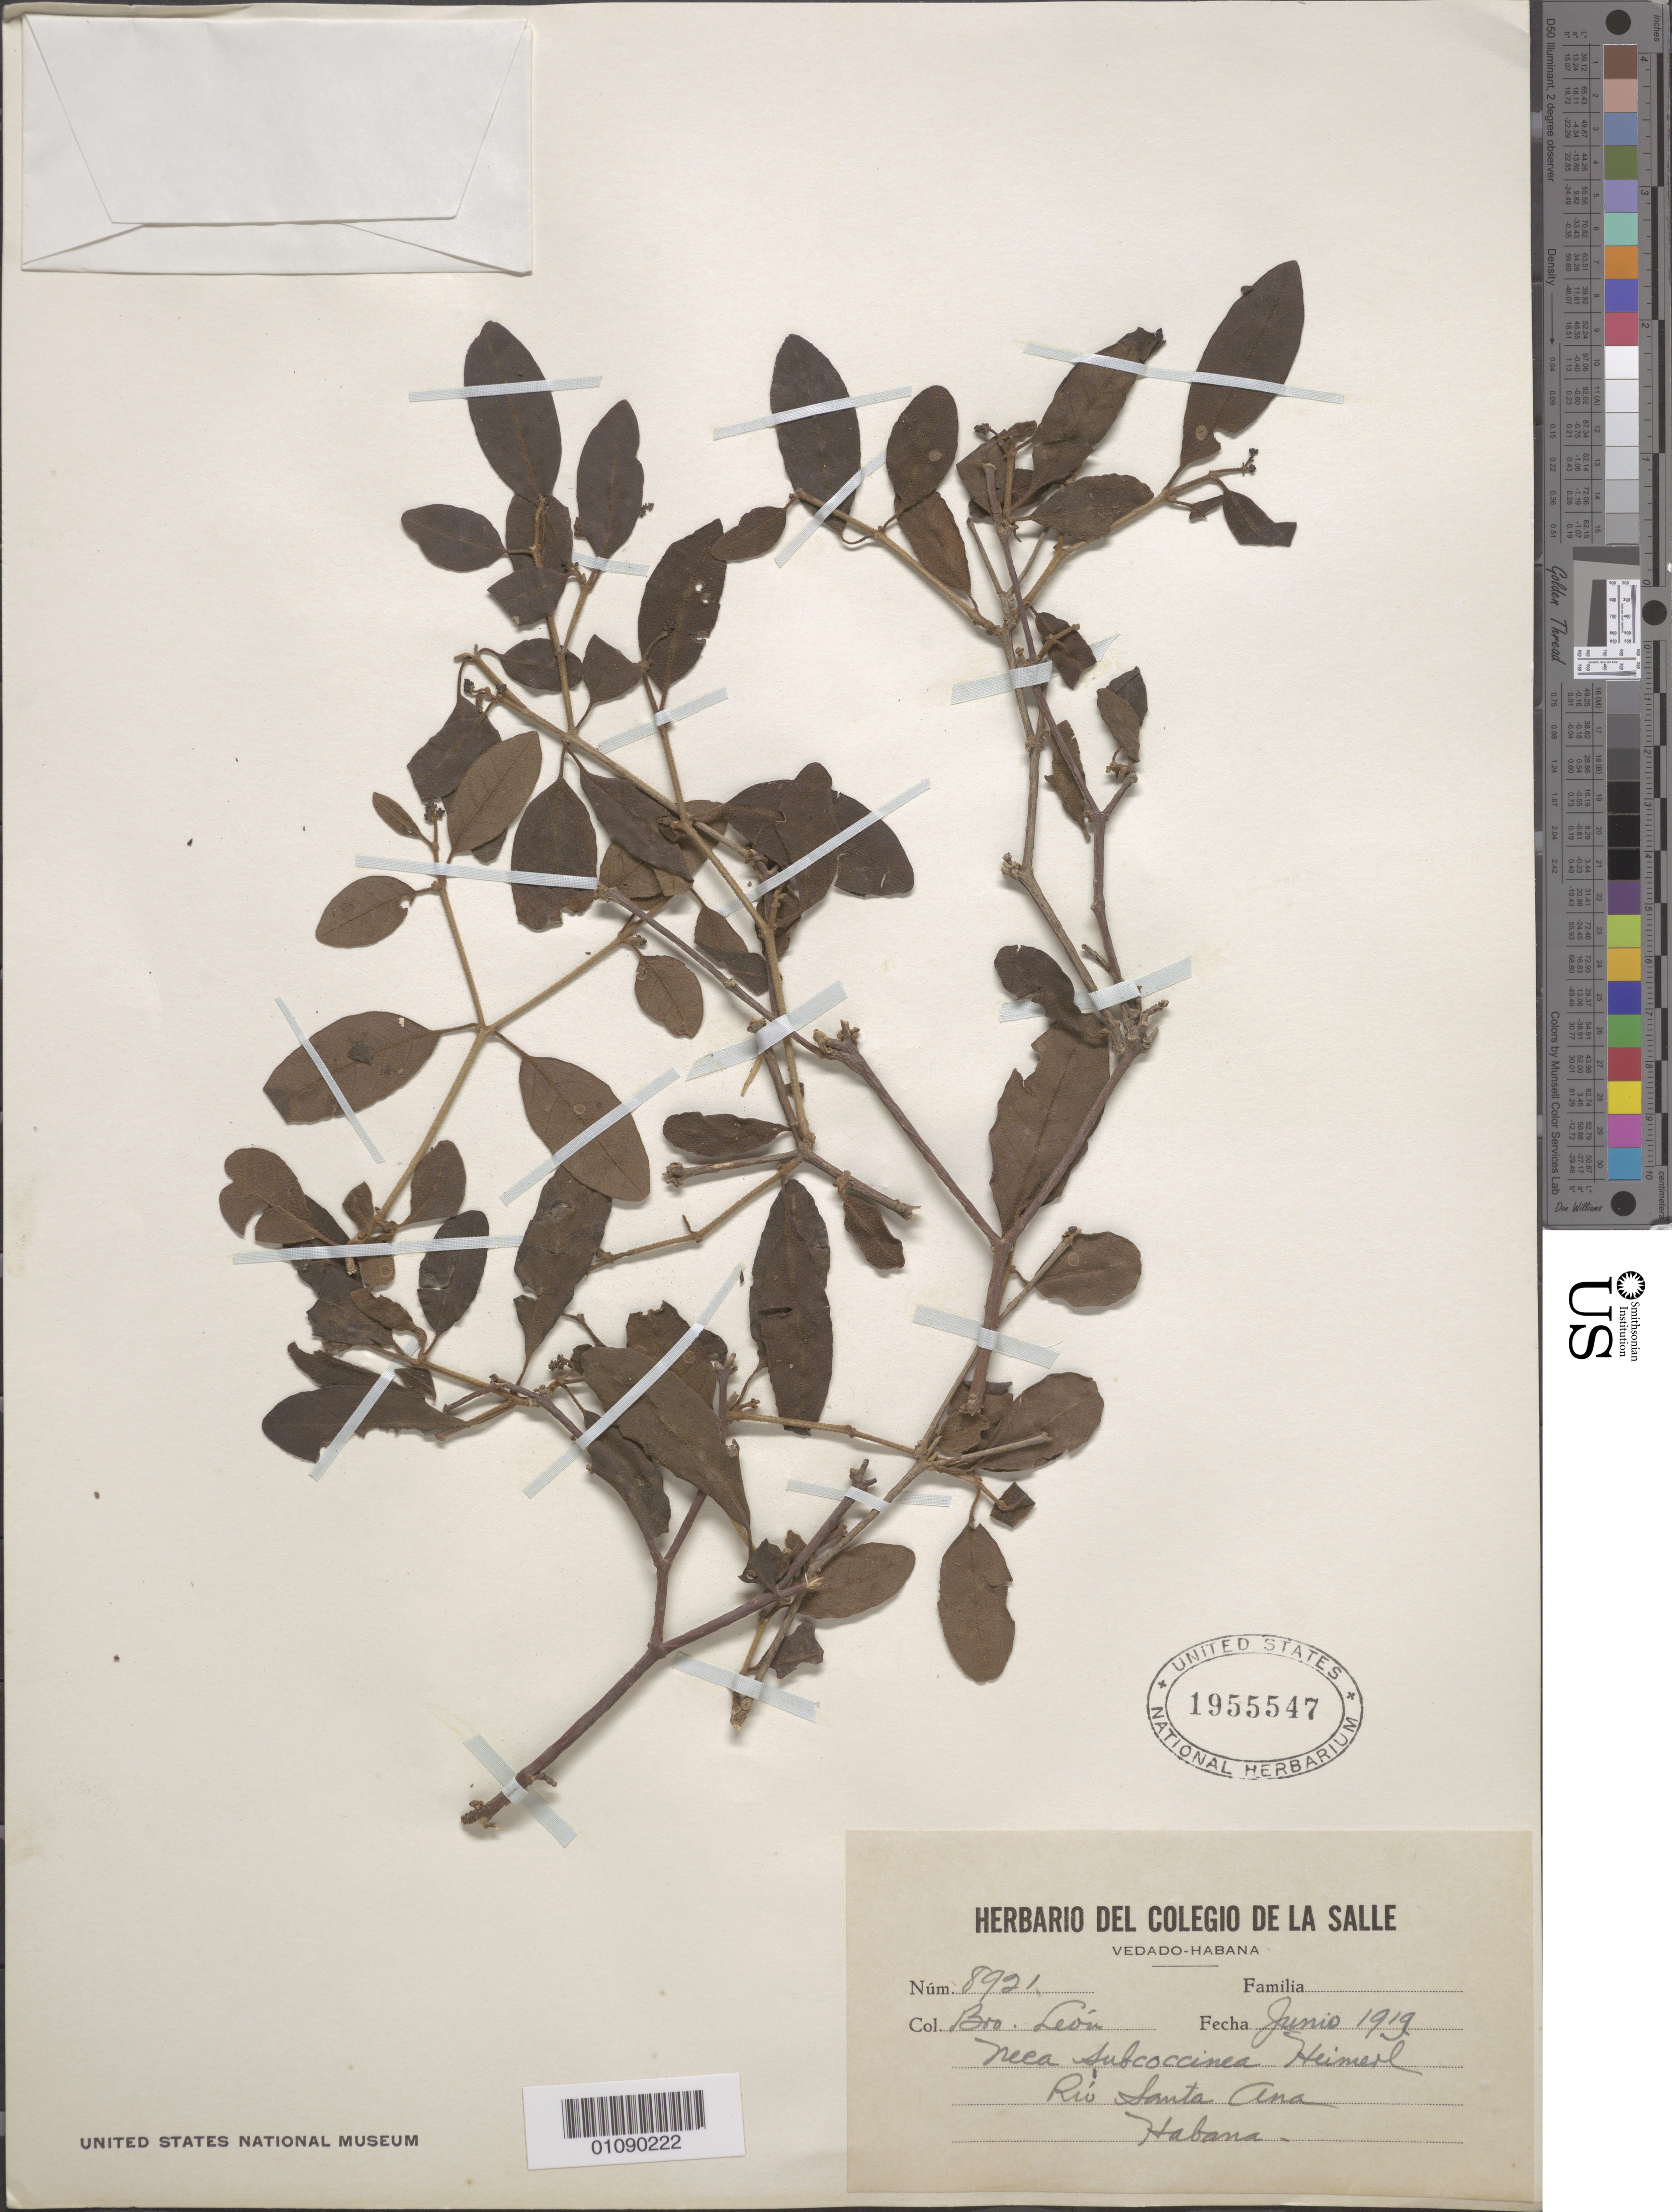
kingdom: Plantae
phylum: Tracheophyta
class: Magnoliopsida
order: Caryophyllales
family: Nyctaginaceae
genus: Neea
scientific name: Neea subcoccinea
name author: Heimerl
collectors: Bro. León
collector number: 8921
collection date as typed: Jun 1919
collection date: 1919-06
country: Cuba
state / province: La Habana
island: Cuba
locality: Habana, Rio Santa Ana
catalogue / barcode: US 1955547